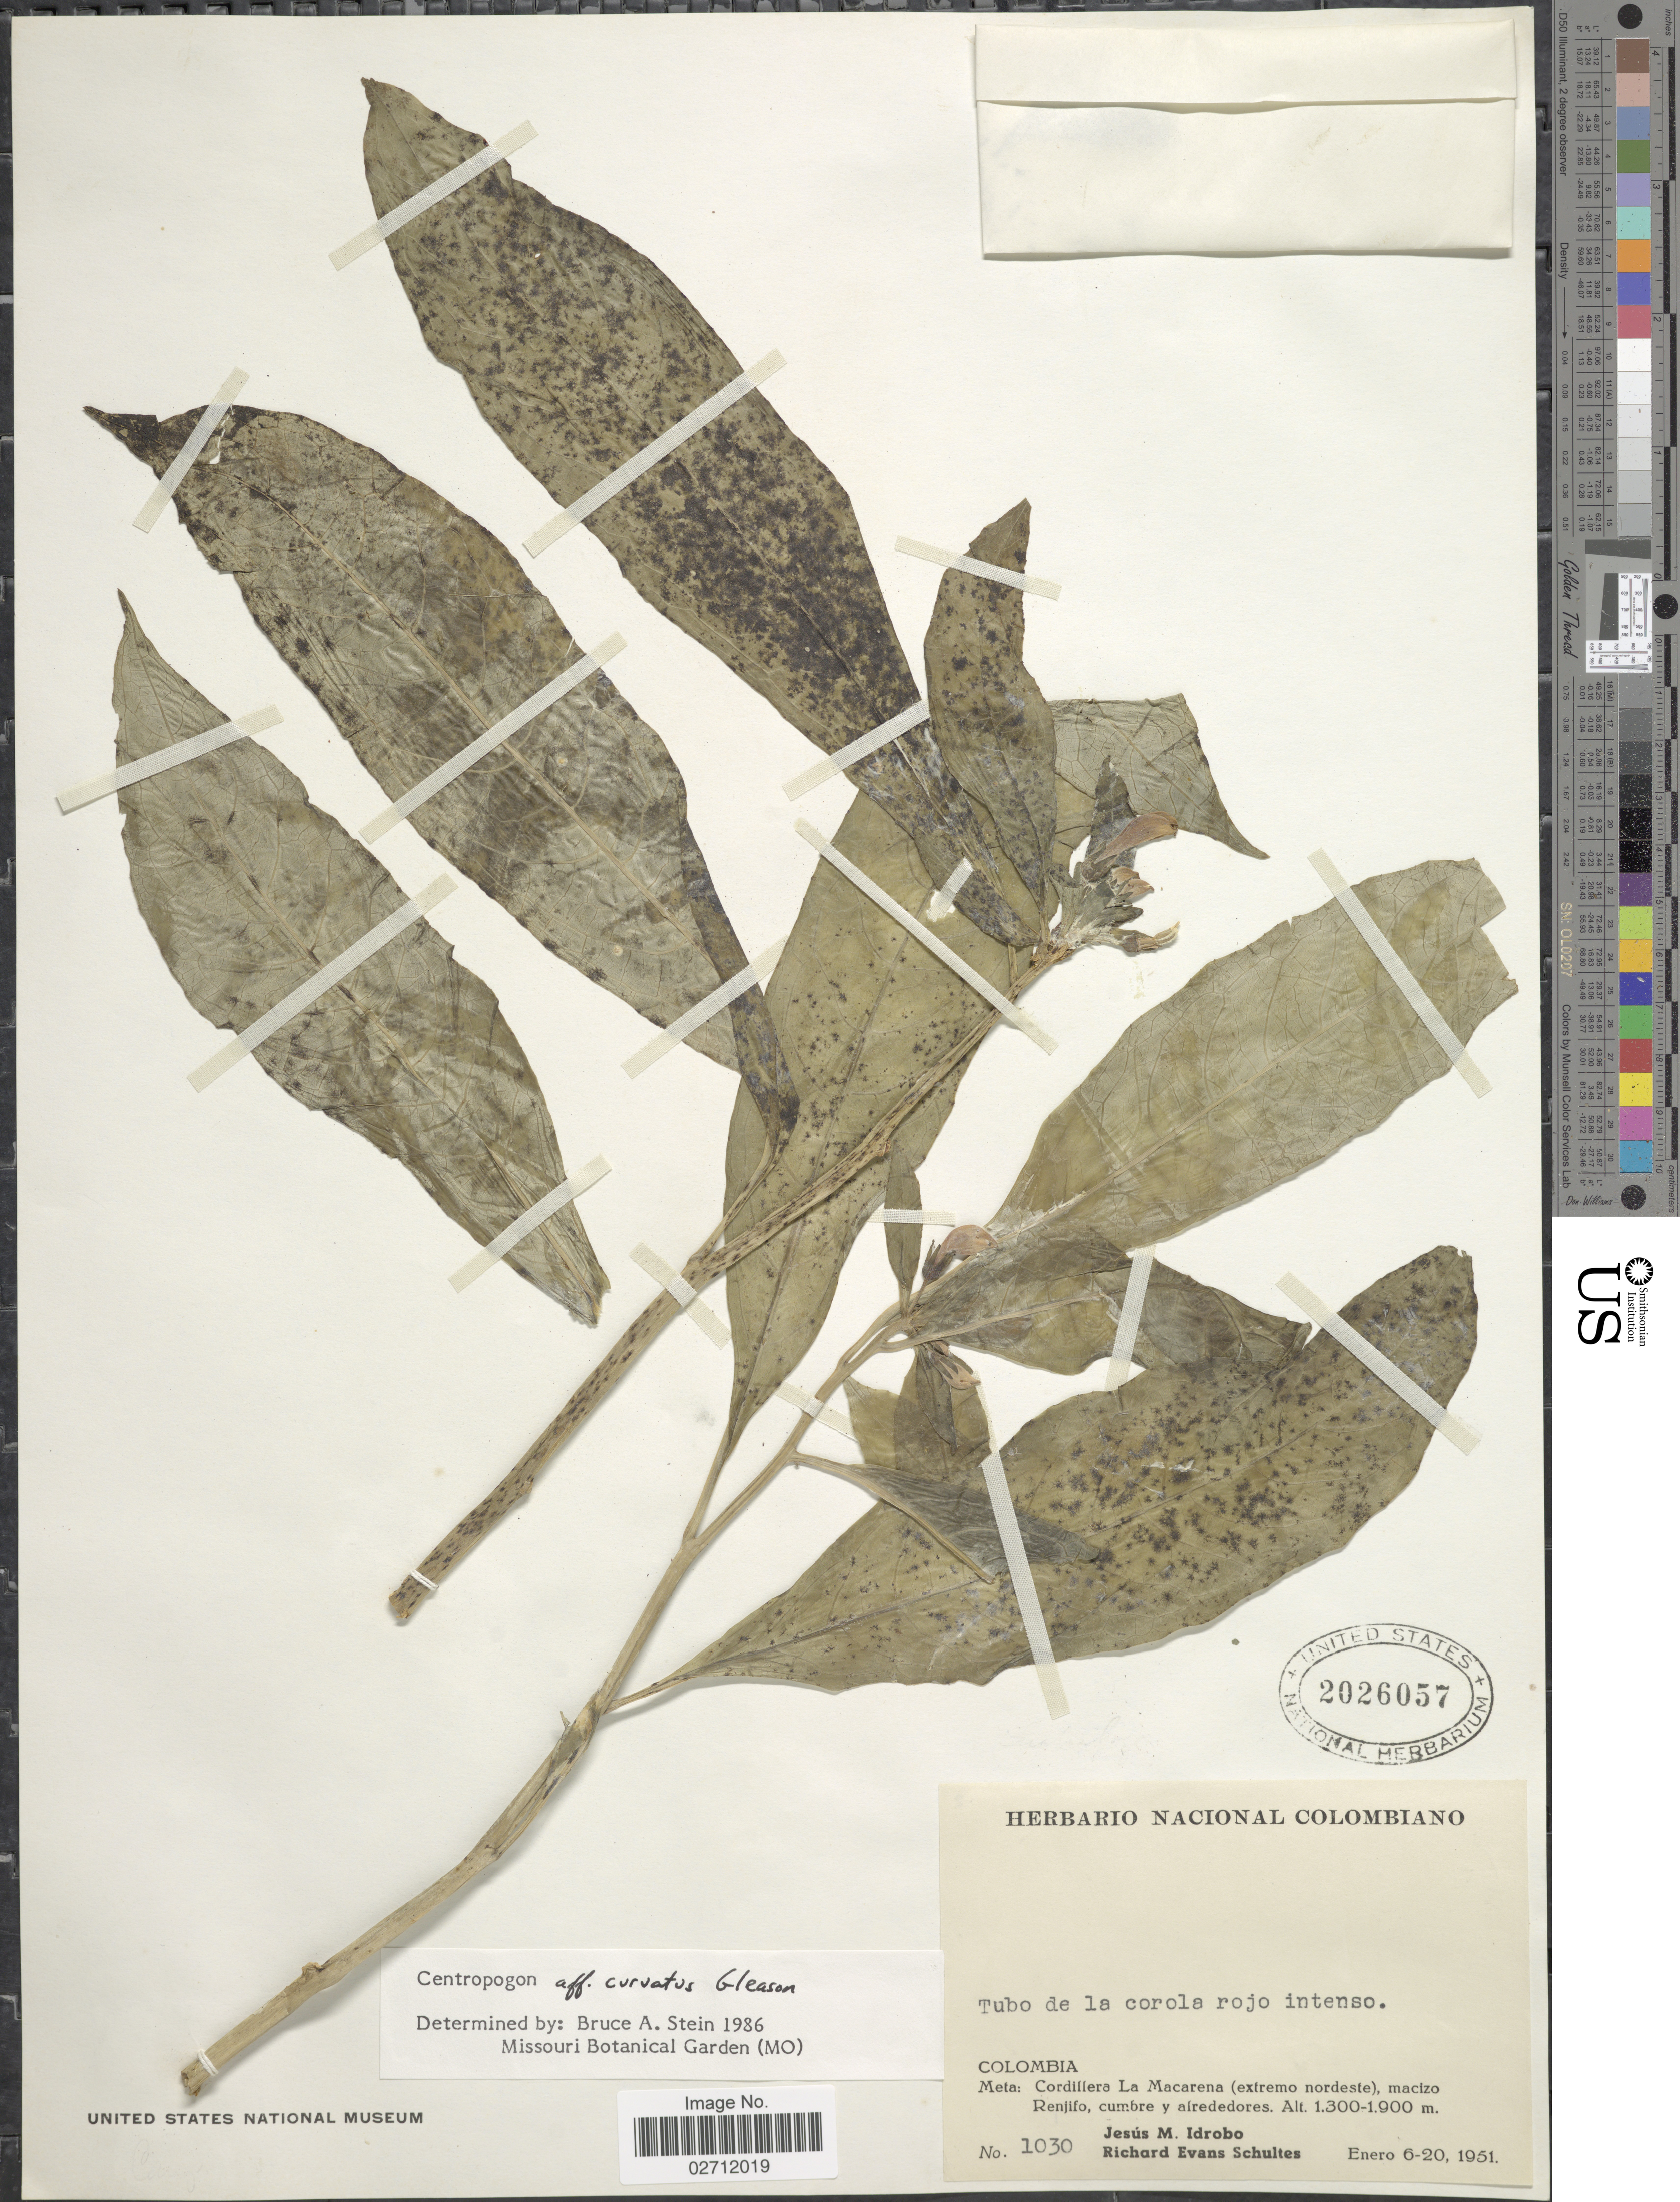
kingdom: Plantae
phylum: Tracheophyta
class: Magnoliopsida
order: Asterales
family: Campanulaceae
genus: Centropogon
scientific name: Centropogon curvatus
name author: Gleason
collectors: J. M. Idrobo & R. E. Schultes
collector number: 1030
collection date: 1951-01-06/1951-01-20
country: Colombia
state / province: Meta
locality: Cordillera La Macarena (extremo nordeste), macizo Renjifp, cumbre y alrededores.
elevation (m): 1300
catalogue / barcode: US 2026057